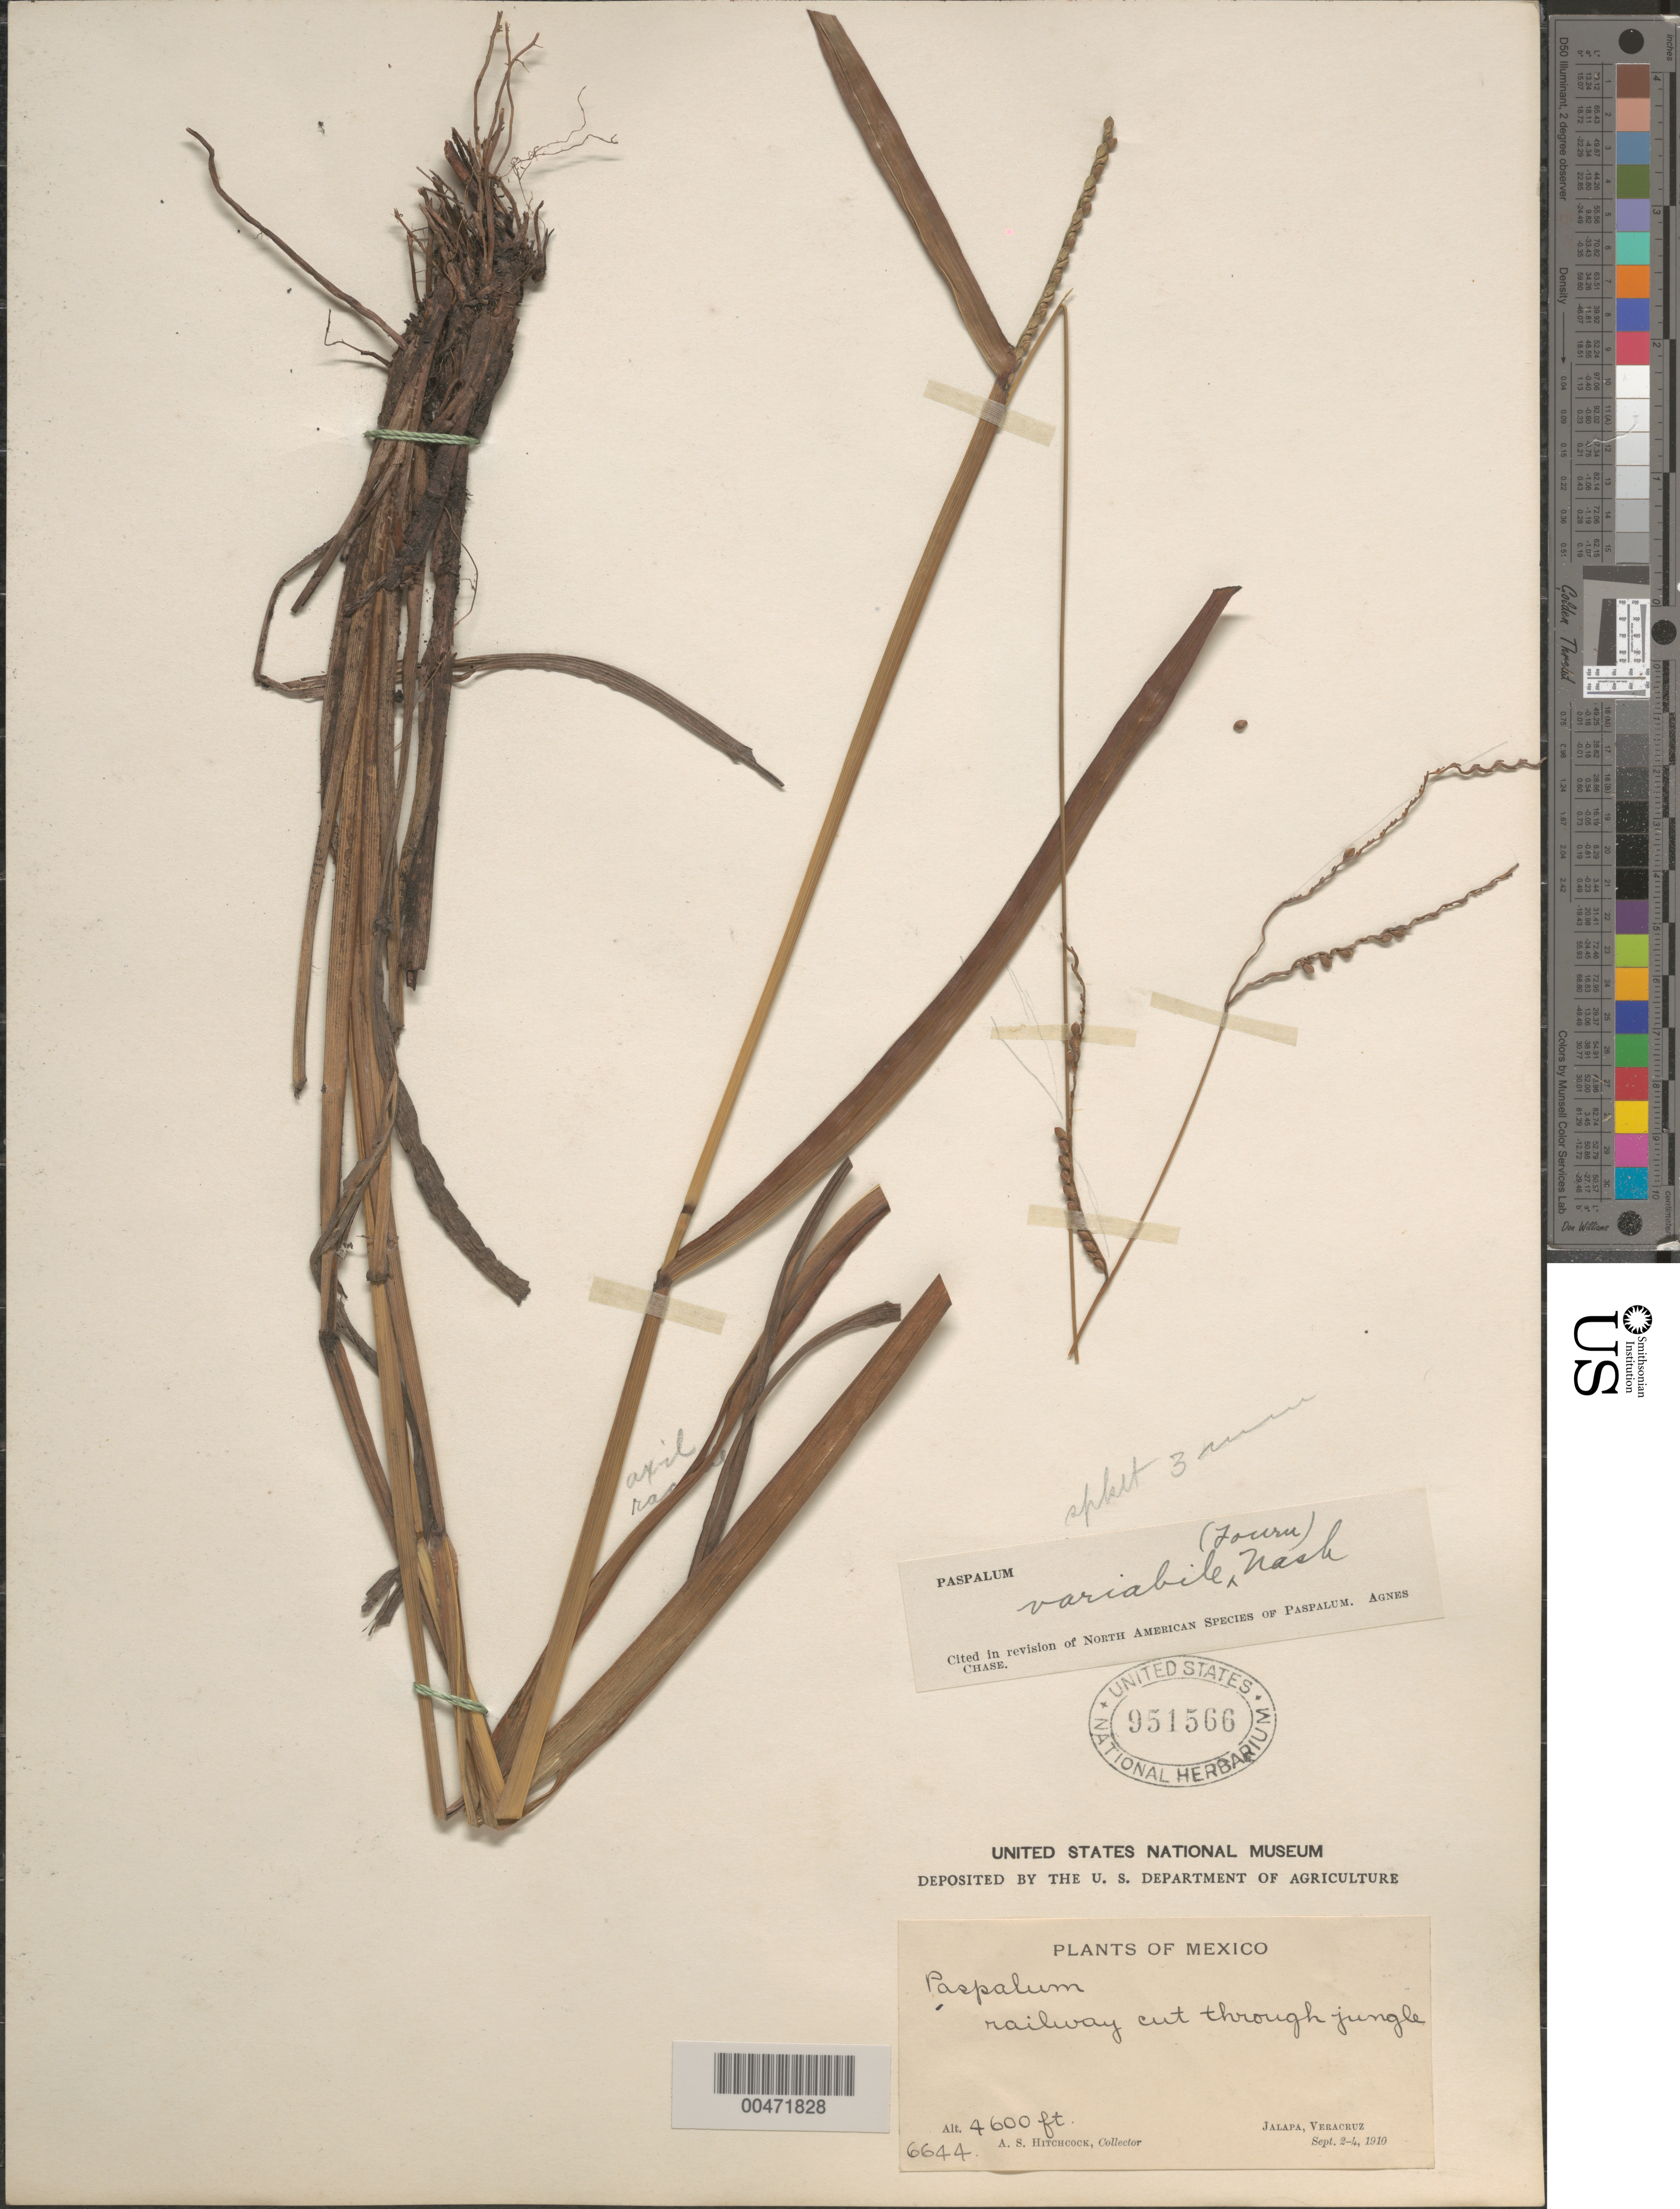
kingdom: Plantae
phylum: Tracheophyta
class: Liliopsida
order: Poales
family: Poaceae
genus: Paspalum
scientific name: Paspalum variabile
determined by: Chase, [M.] Agnes, (US)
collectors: A. S. Hitchcock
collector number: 6644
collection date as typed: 2 Sep 1910 to 4 Sep 1910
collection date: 1910-09-02/1910-09-04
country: Mexico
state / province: Veracruz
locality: Jalapa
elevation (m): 1402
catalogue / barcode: US 951566